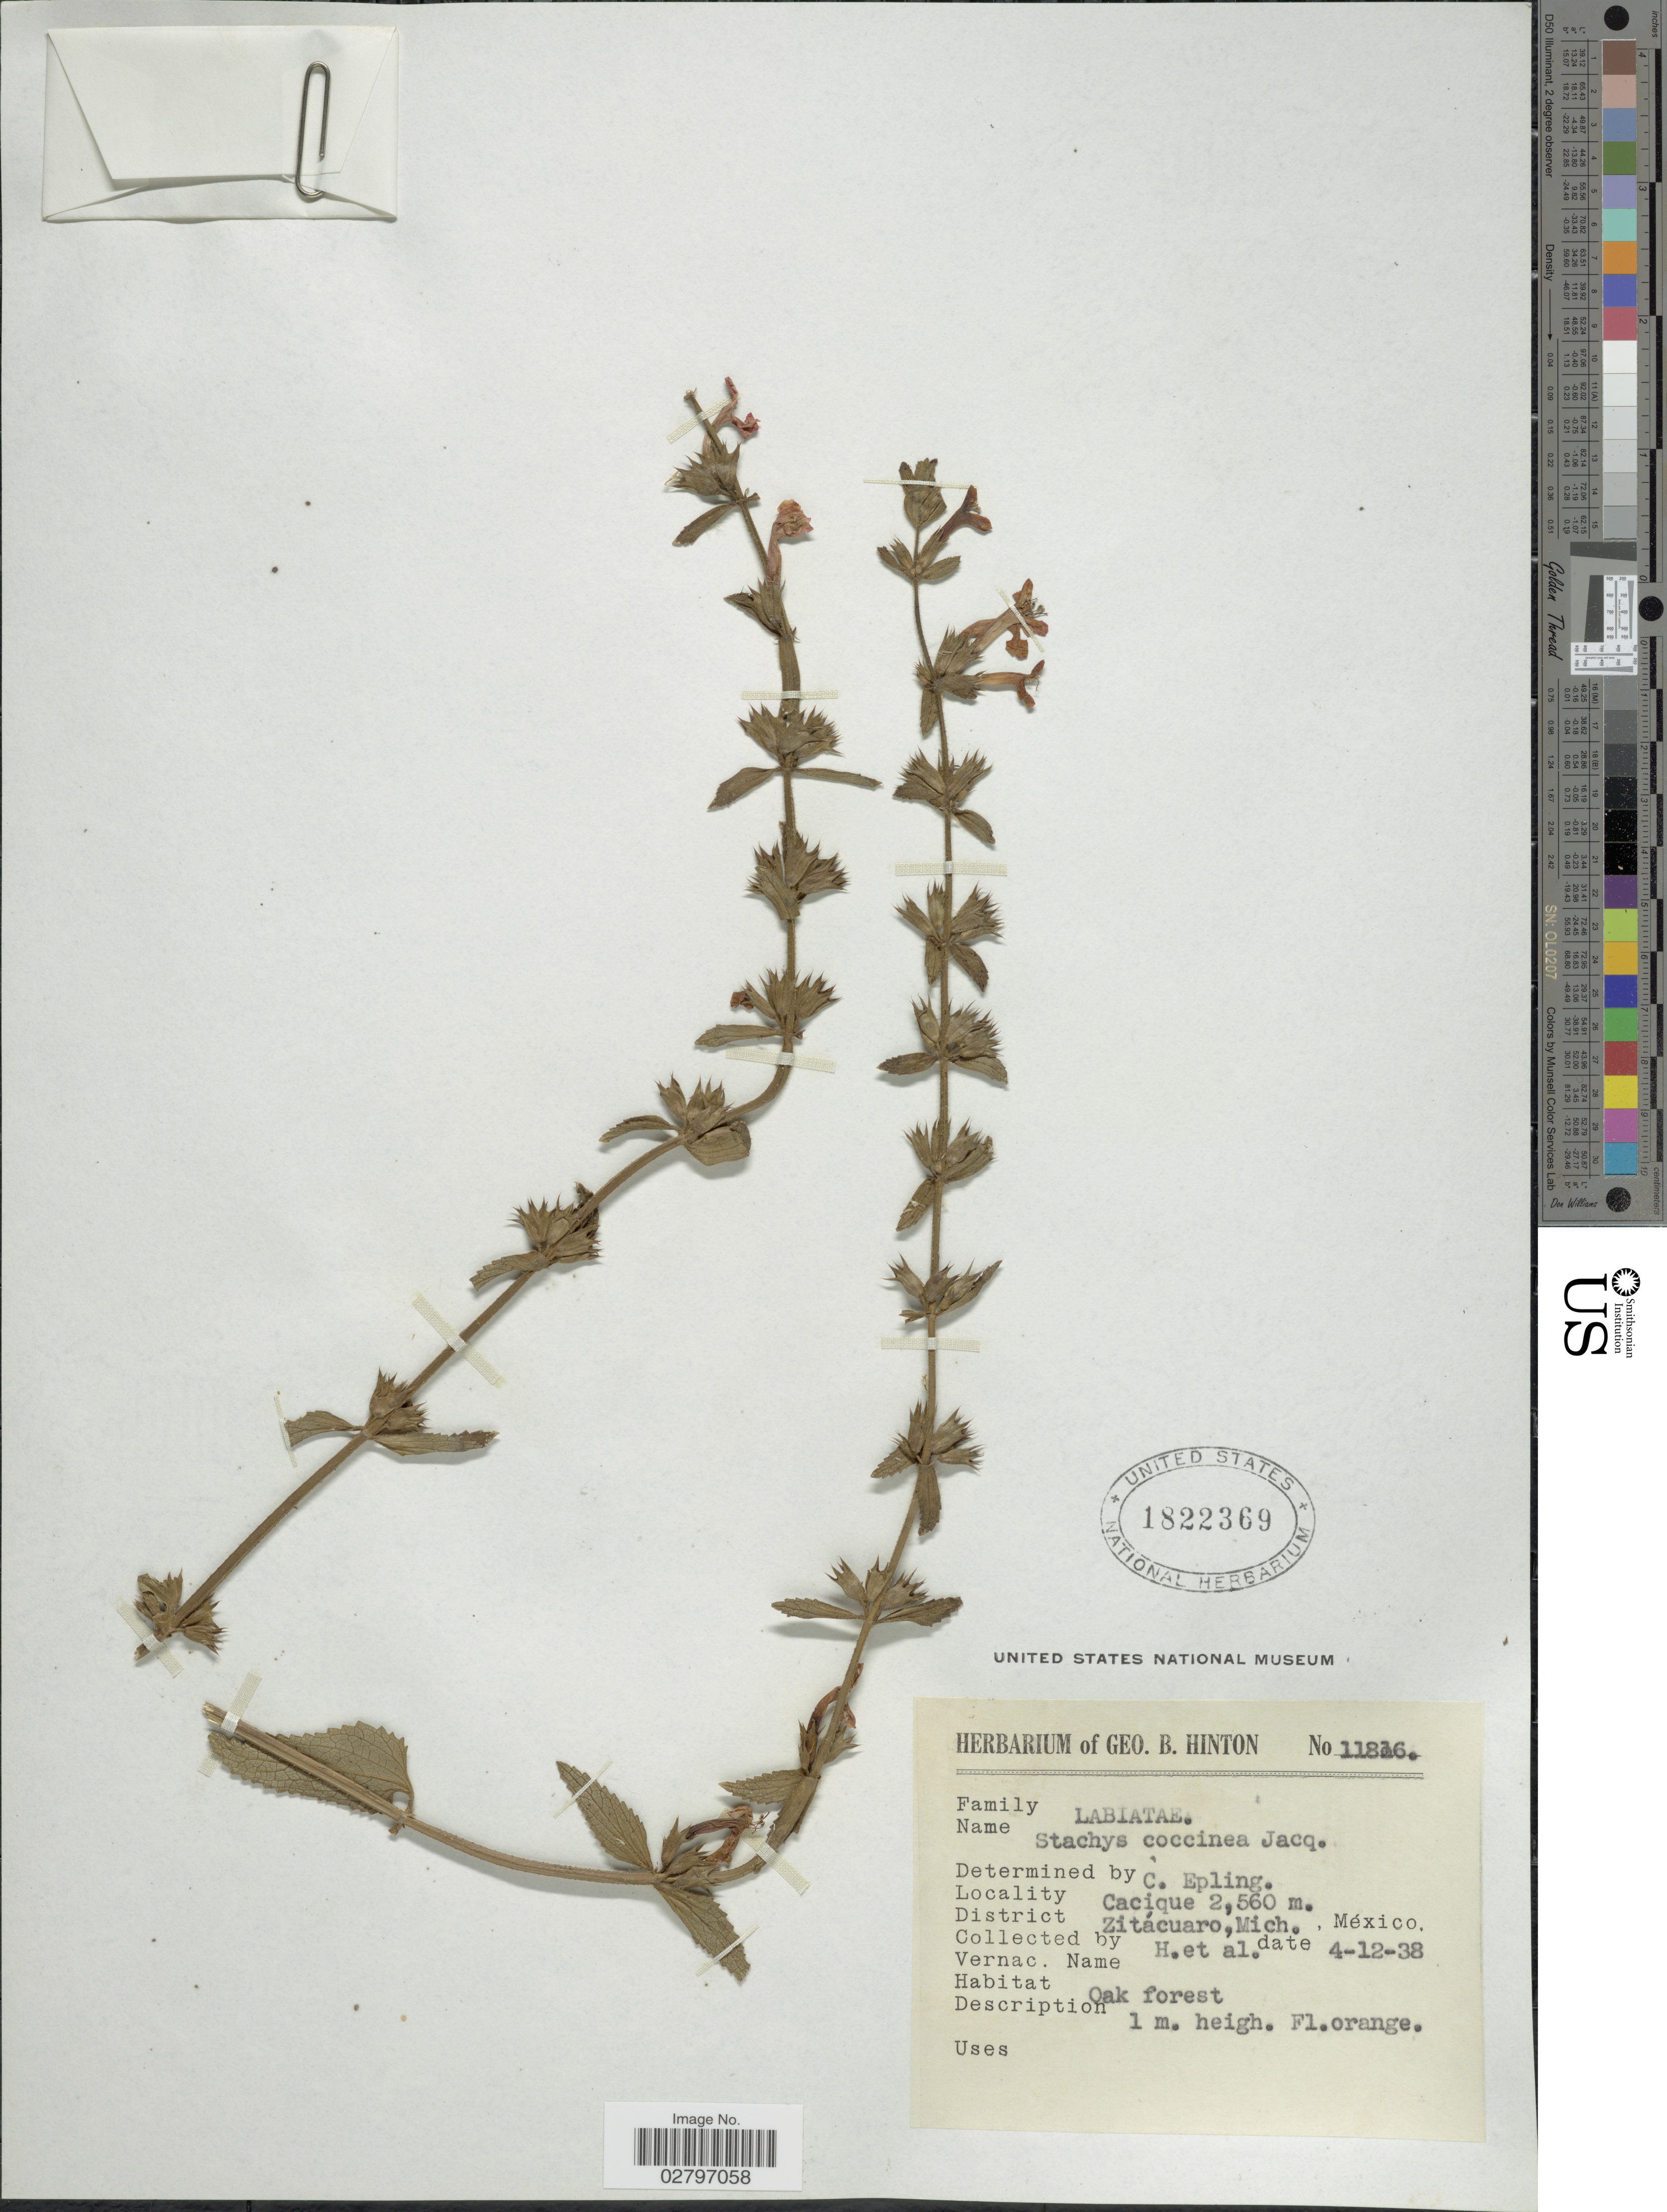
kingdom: Plantae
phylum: Tracheophyta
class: Magnoliopsida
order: Lamiales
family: Lamiaceae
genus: Stachys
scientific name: Stachys coccinea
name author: Ortega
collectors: G. B. Hinton & et al.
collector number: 11816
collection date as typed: Transcribed d/m/y: 4/12/38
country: Mexico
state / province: Michoacán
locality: Cacique, District Zitácuaro, Mich., México.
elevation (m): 2560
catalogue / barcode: US 1822369